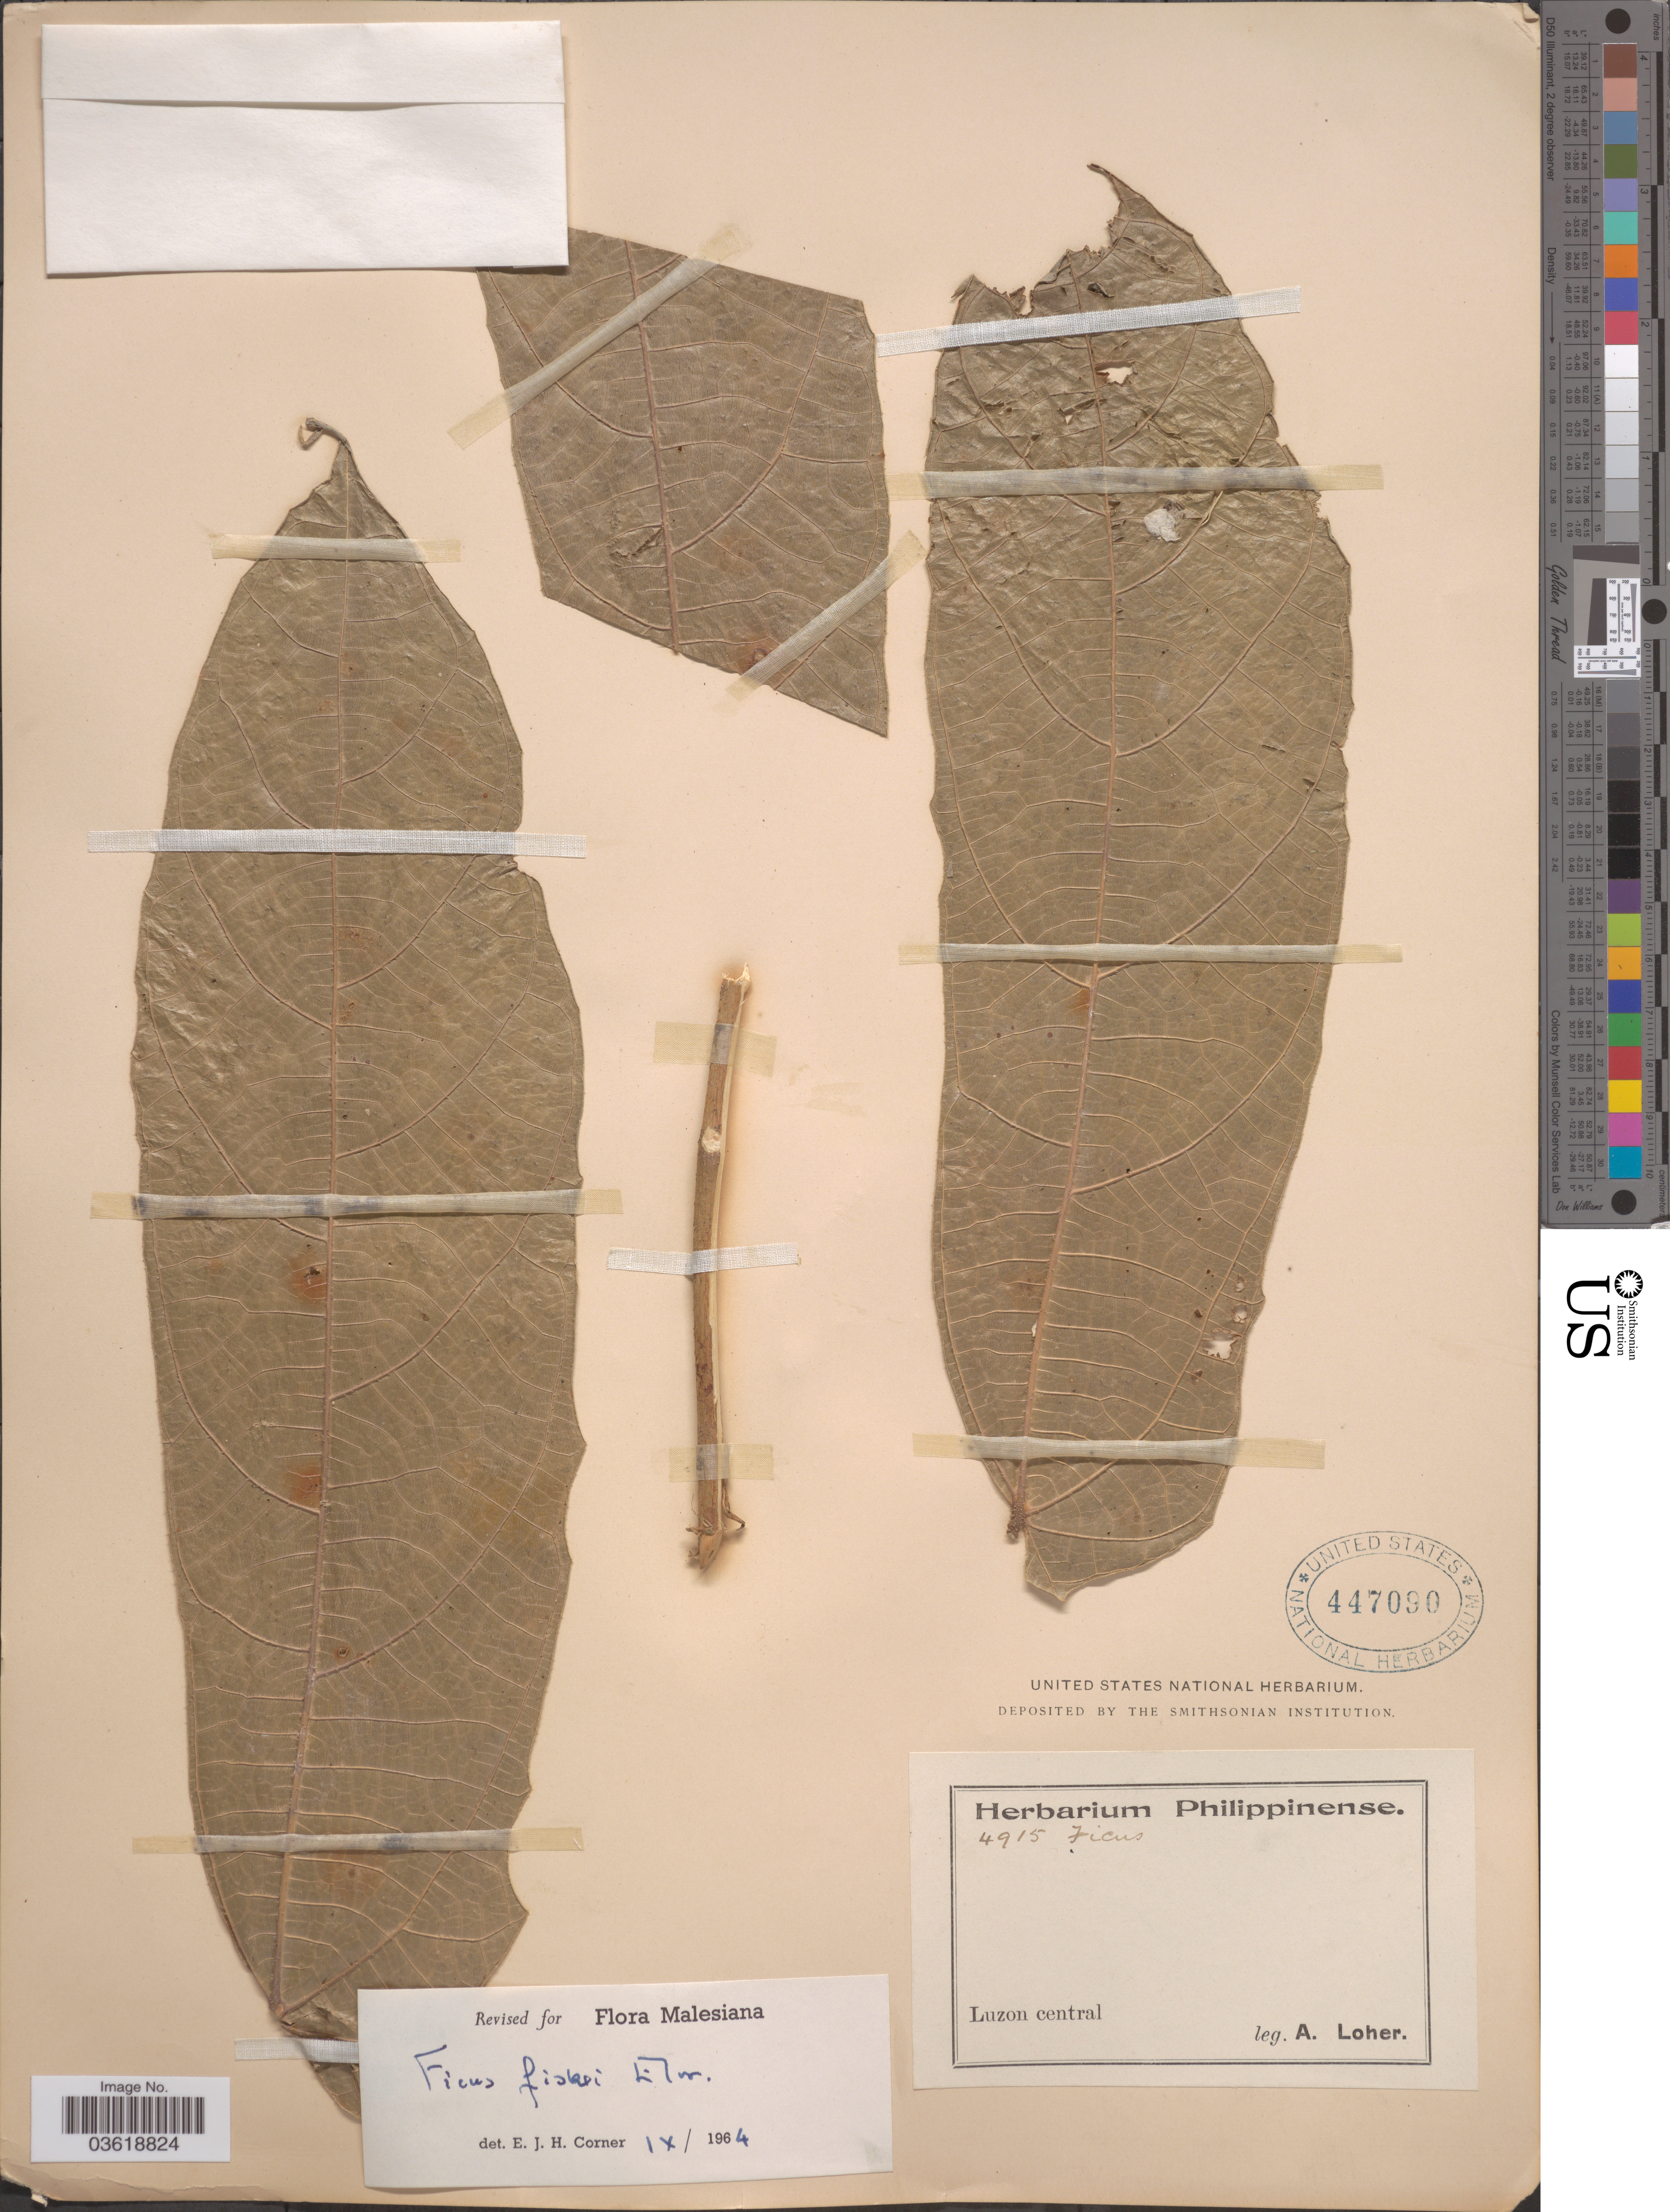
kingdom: Plantae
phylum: Tracheophyta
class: Magnoliopsida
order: Rosales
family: Moraceae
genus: Ficus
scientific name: Ficus fiskei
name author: Elmer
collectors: A. Loher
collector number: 4915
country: Philippines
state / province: Central Luzon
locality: Luzon central.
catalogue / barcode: US 447090